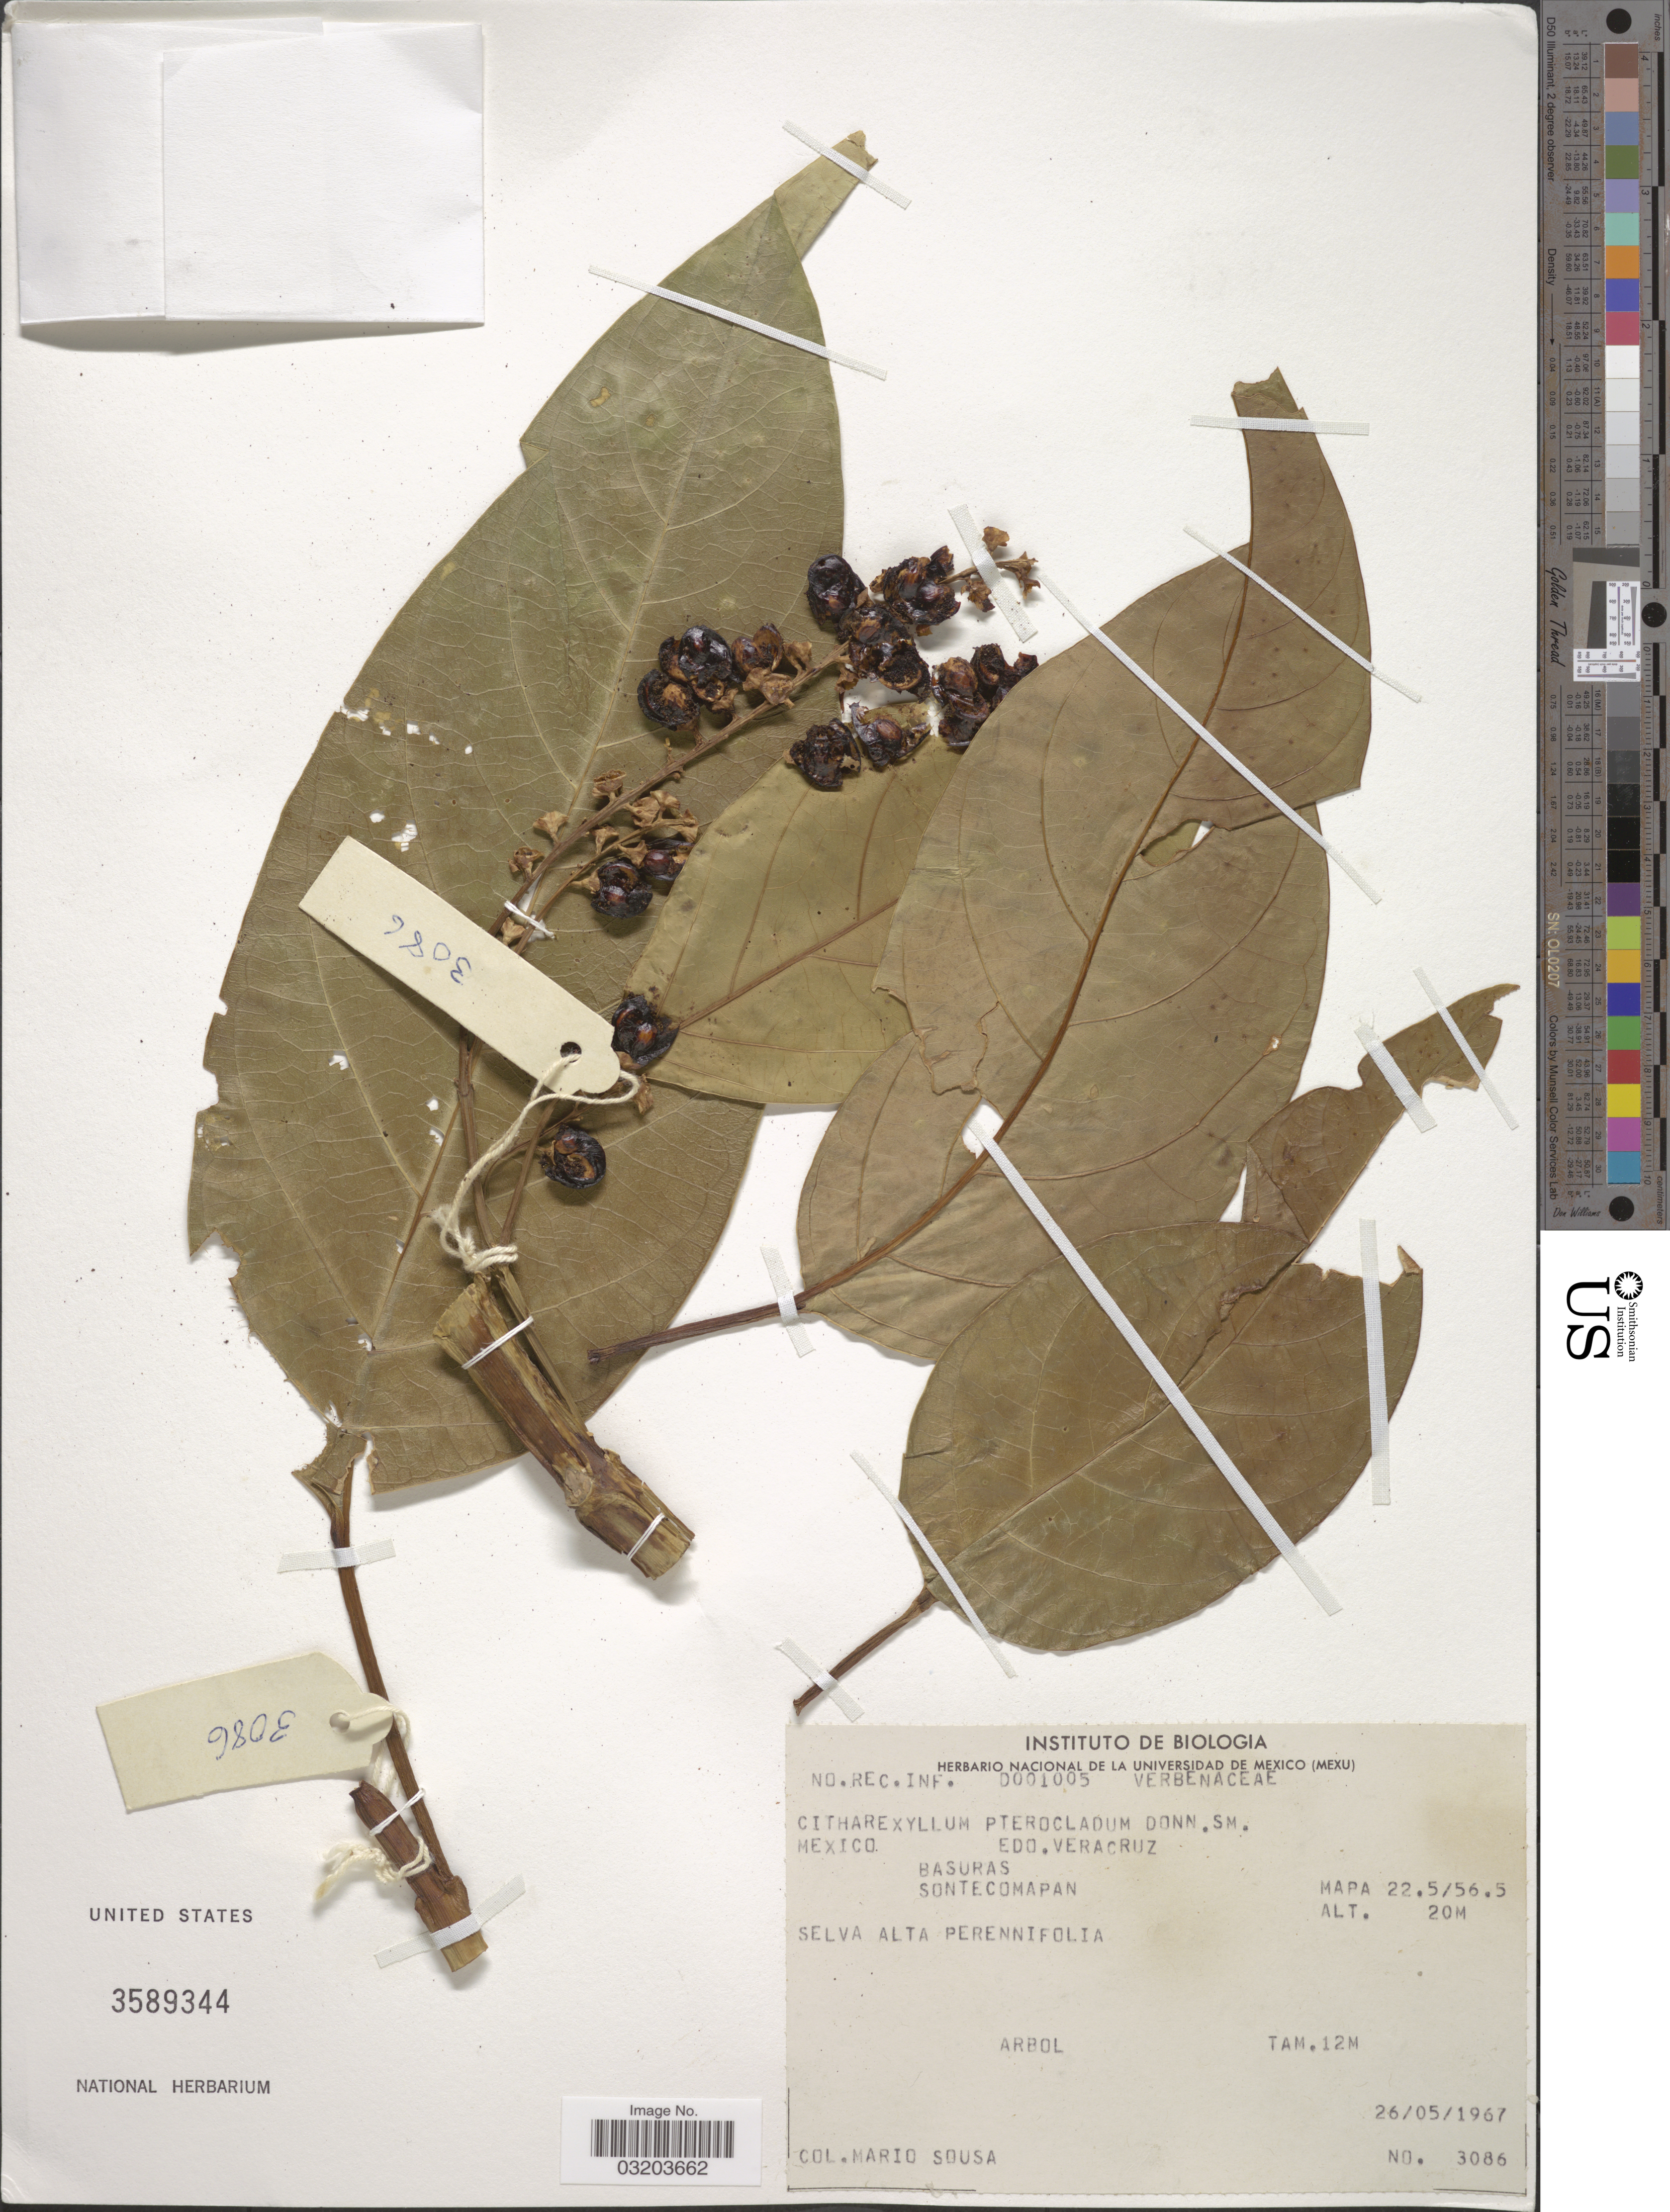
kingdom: Plantae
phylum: Tracheophyta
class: Magnoliopsida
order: Lamiales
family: Verbenaceae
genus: Citharexylum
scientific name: Citharexylum pterocladum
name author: Donn. Sm.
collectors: M. Sousa S.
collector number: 3086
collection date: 1967-05-26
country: Mexico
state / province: Veracruz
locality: Edo. Veracruz. Basuras. Sontecomapan. Mapa 22.5/ 56.5.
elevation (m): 20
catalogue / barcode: US 3589344